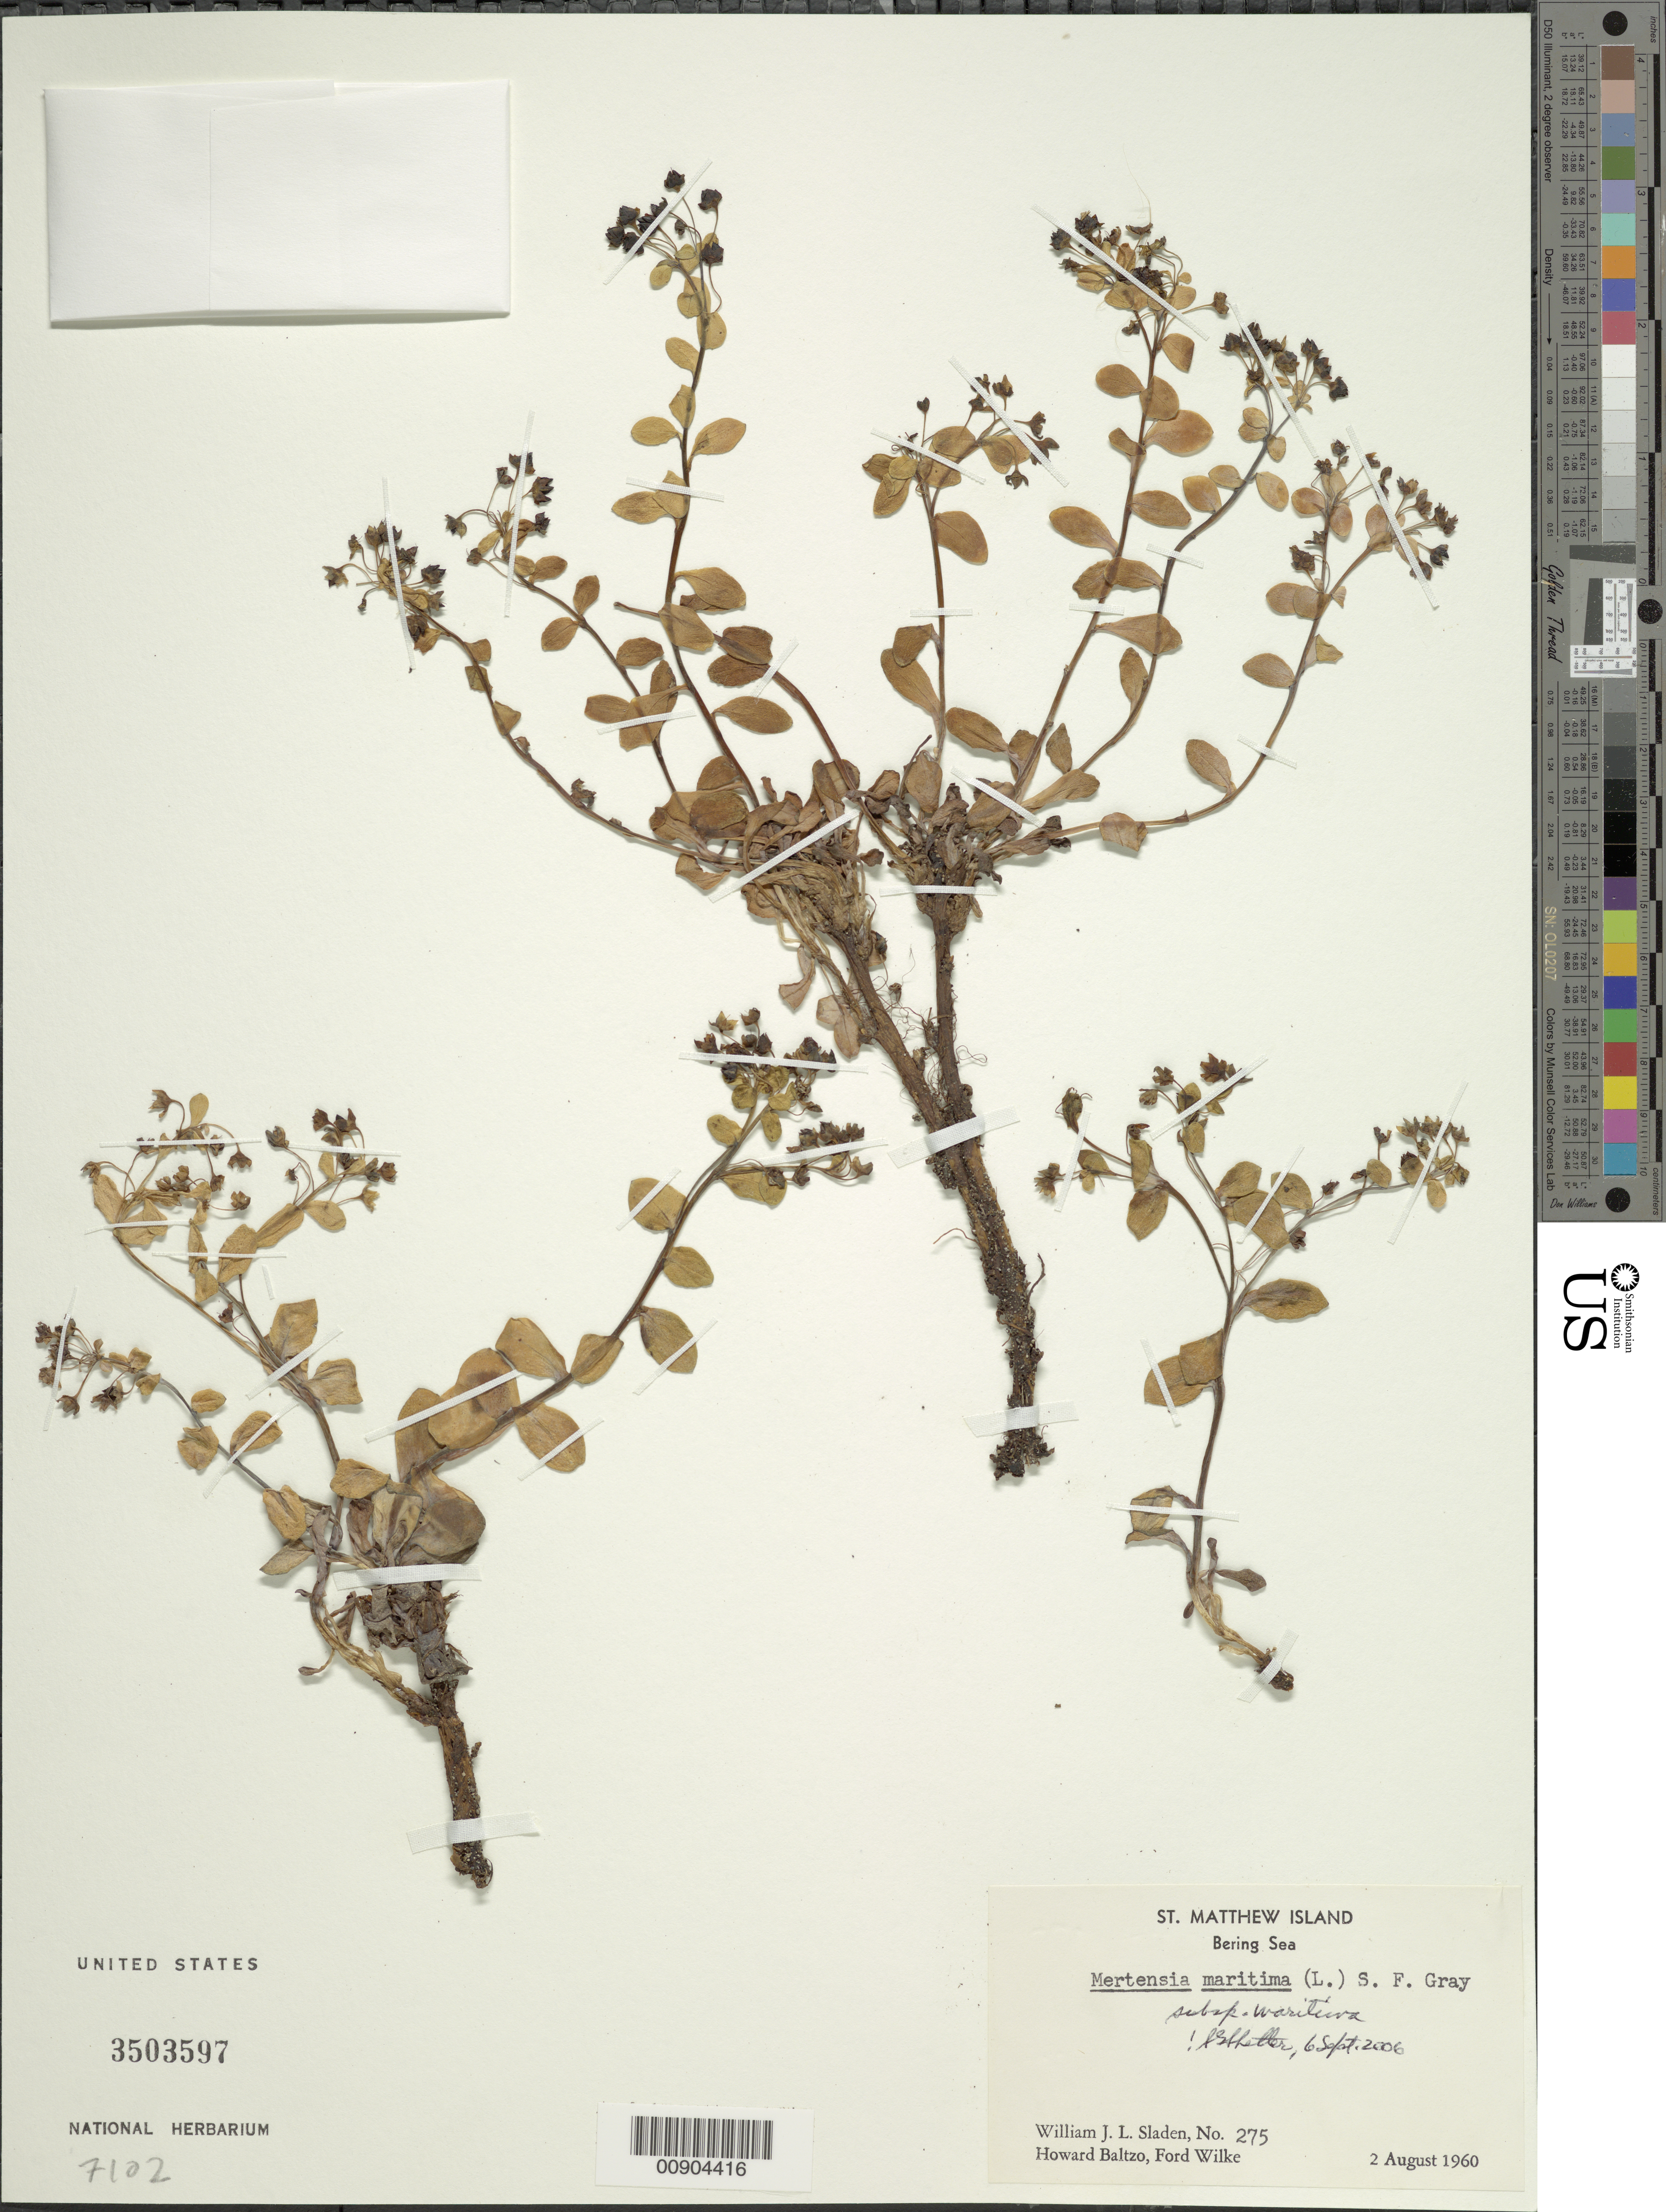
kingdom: Plantae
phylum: Tracheophyta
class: Magnoliopsida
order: Boraginales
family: Boraginaceae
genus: Mertensia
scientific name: Mertensia maritima subsp. maritima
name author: (L.) A. Gray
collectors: W. Sladen, H. Baltzo & F. Wilke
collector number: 275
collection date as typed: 02 Aug 1960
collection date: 1960-08-02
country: United States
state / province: Alaska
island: St. Matthew Island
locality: St. Matthew Island, Bering Sea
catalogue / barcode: US 3503597